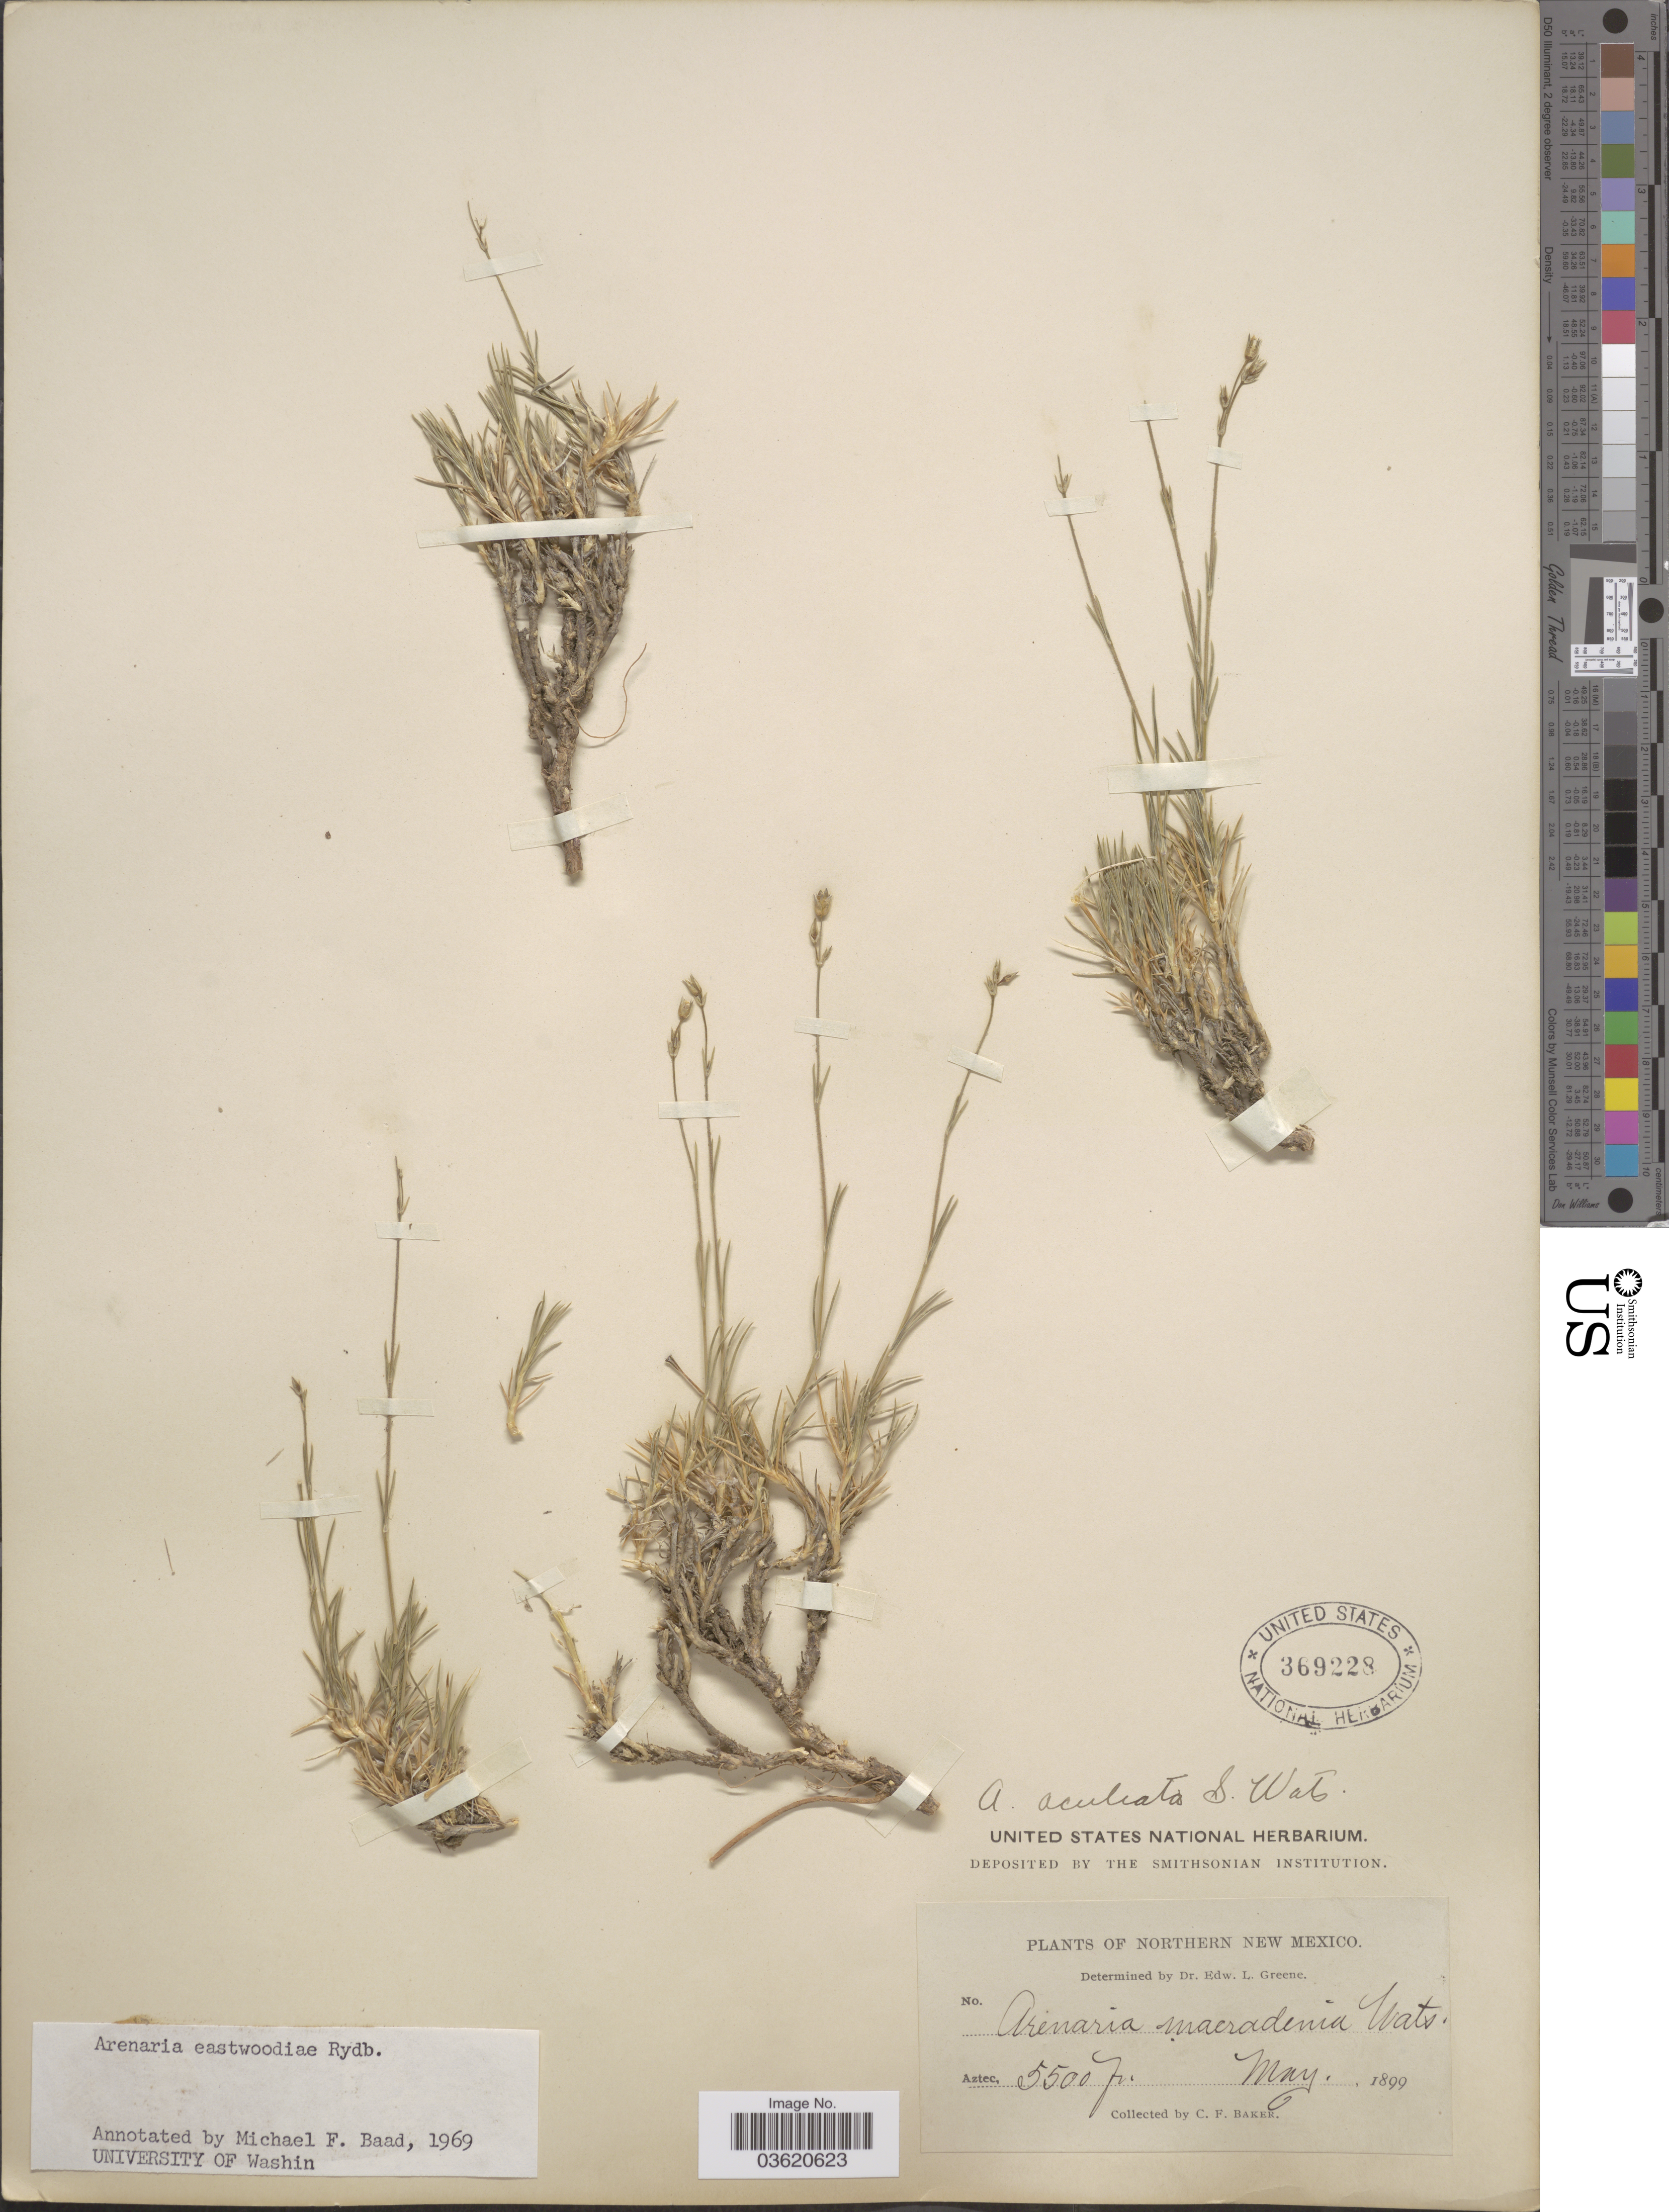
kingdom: Plantae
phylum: Tracheophyta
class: Magnoliopsida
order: Caryophyllales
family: Caryophyllaceae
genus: Eremogone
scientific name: Eremogone eastwoodiae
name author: (Rydb.) Ikonn.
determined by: Strong, Mark T., (BOT), Smithsonian Institution - National Museum of Natural History (UNITED STATES)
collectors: C. F. Baker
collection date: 1899-05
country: United States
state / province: New Mexico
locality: Northern New Mexico.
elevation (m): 1676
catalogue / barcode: US 369228